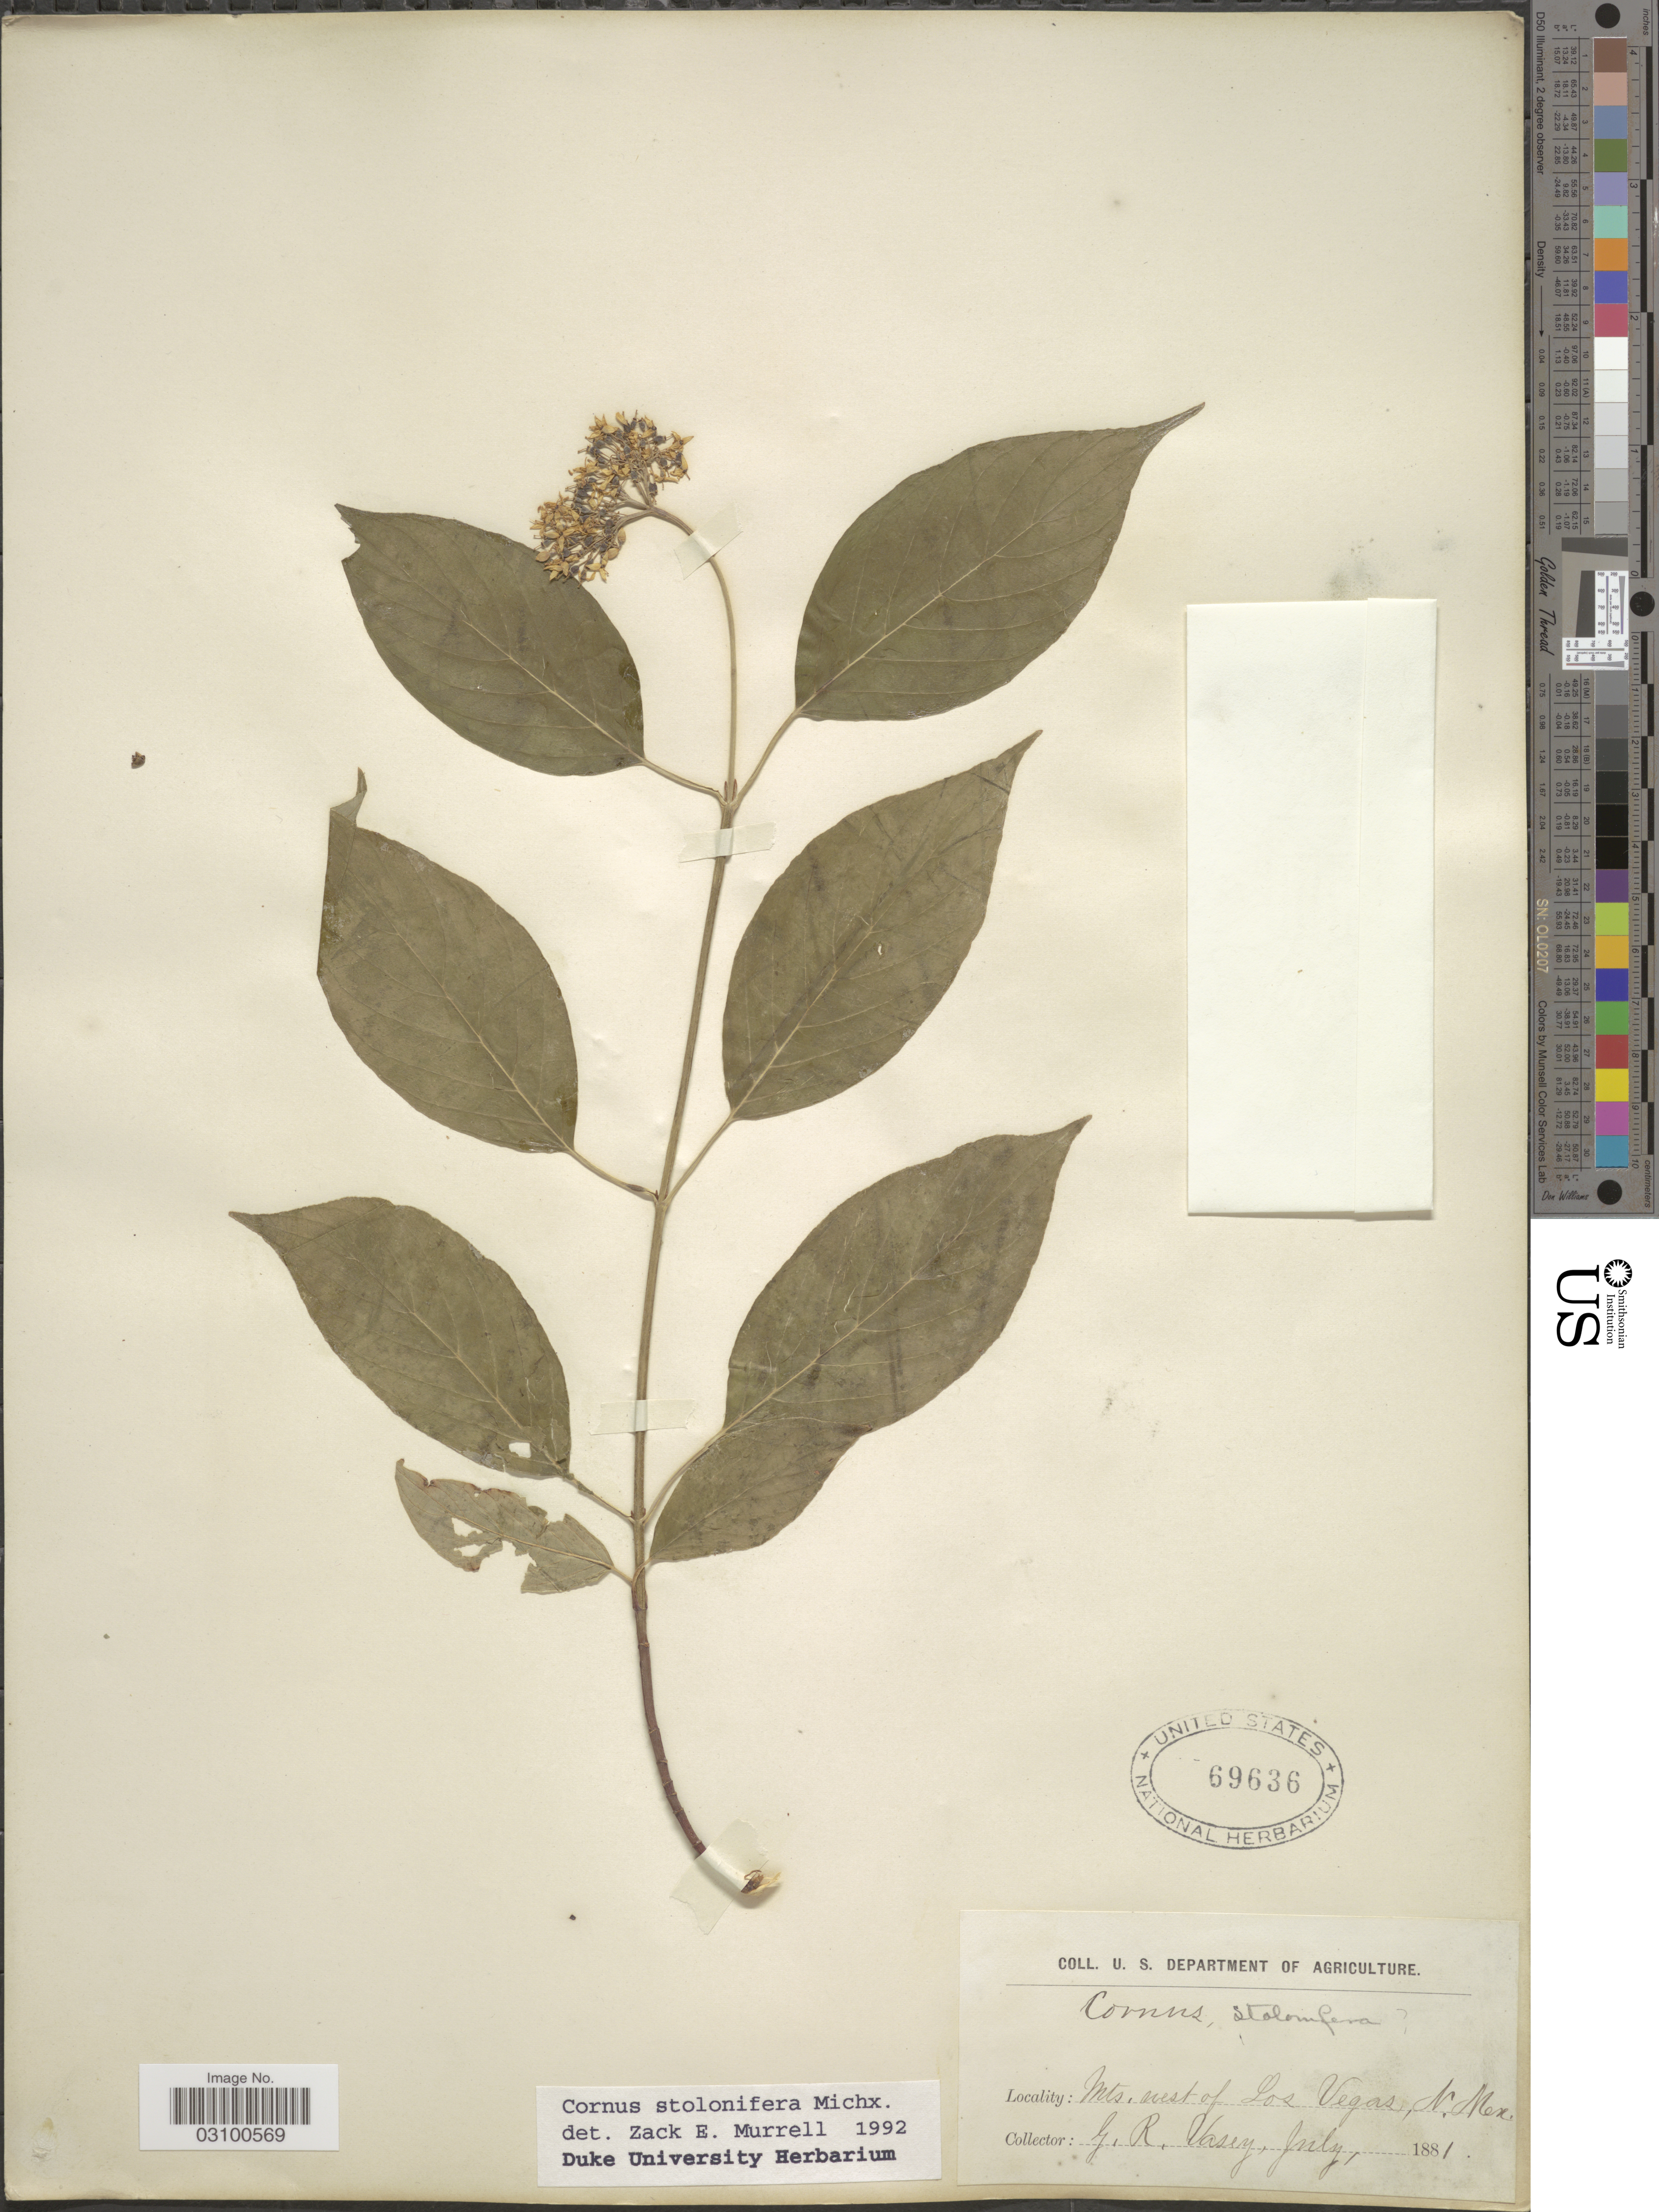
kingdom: Plantae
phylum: Tracheophyta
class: Magnoliopsida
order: Cornales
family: Cornaceae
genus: Cornus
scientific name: Cornus sericea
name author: L.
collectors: G. R. Vasey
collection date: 1881-07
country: United States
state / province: New Mexico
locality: Mts. west of Los Vegas, N. Mex.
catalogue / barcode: US 69636